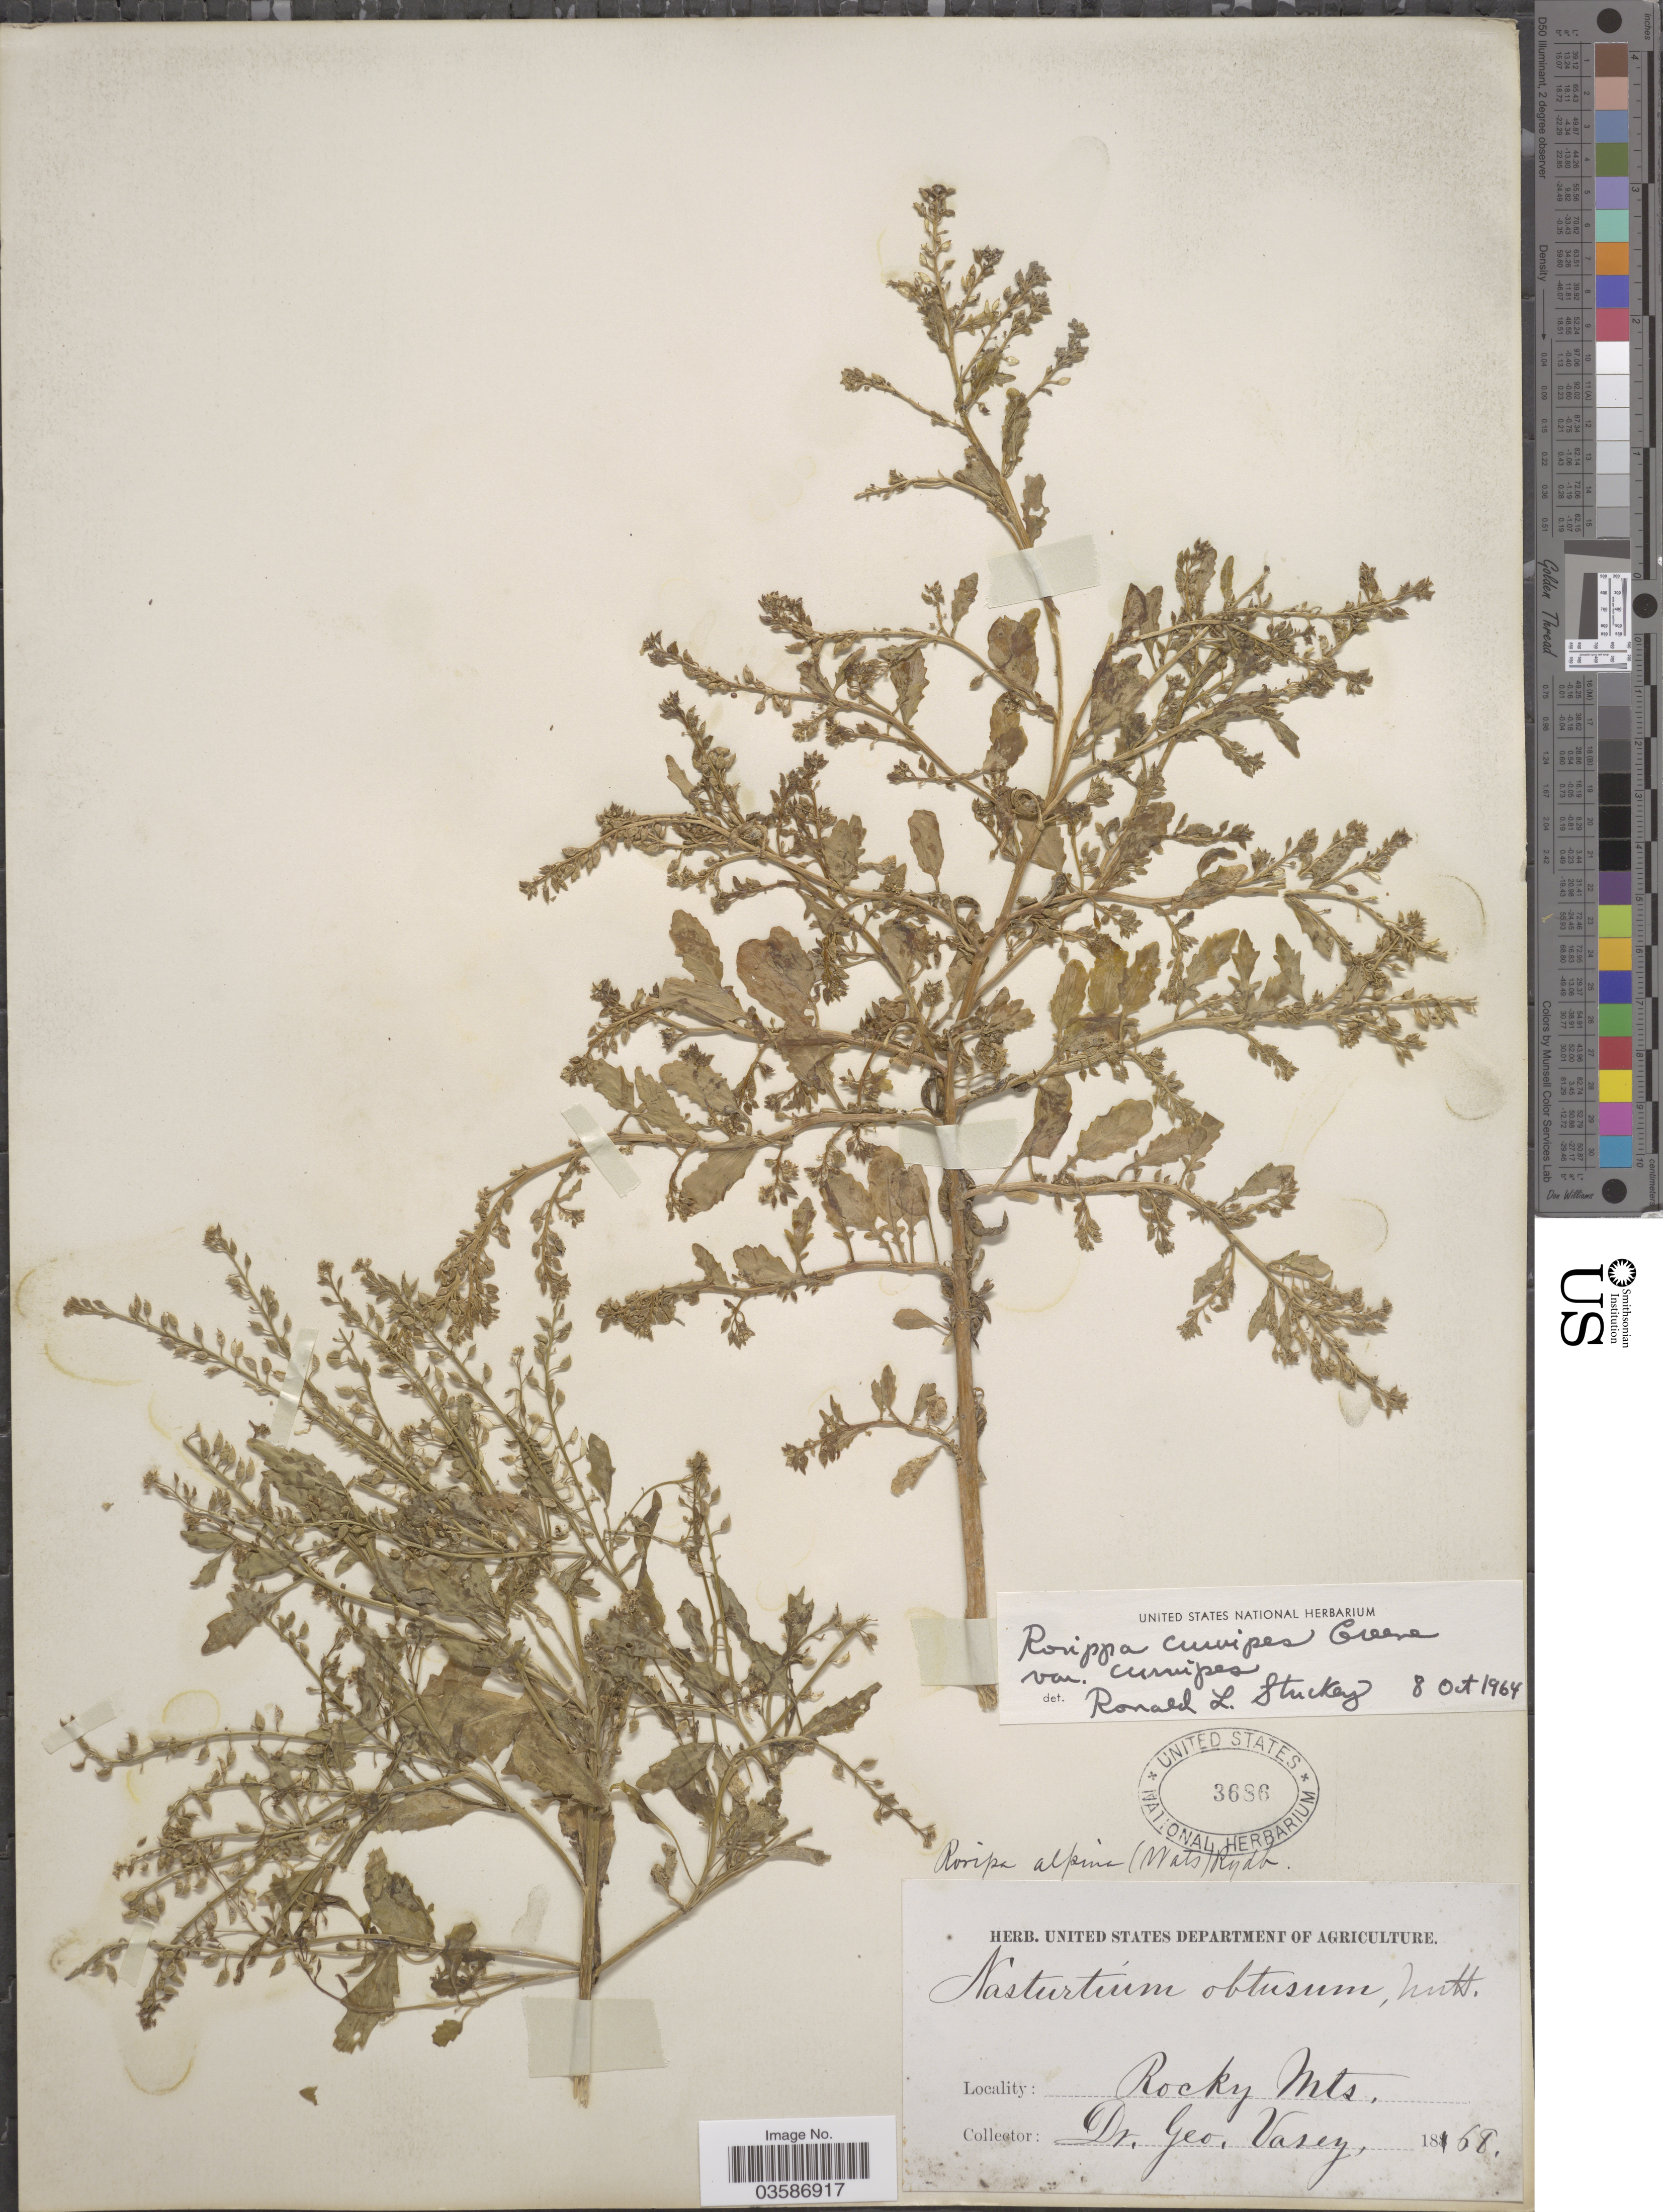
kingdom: Plantae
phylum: Tracheophyta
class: Magnoliopsida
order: Brassicales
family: Brassicaceae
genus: Rorippa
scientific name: Rorippa curvipes var. curvipes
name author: Greene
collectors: G. R. Vasey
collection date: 1868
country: United States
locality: Rocky Mts.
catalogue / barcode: US 3686